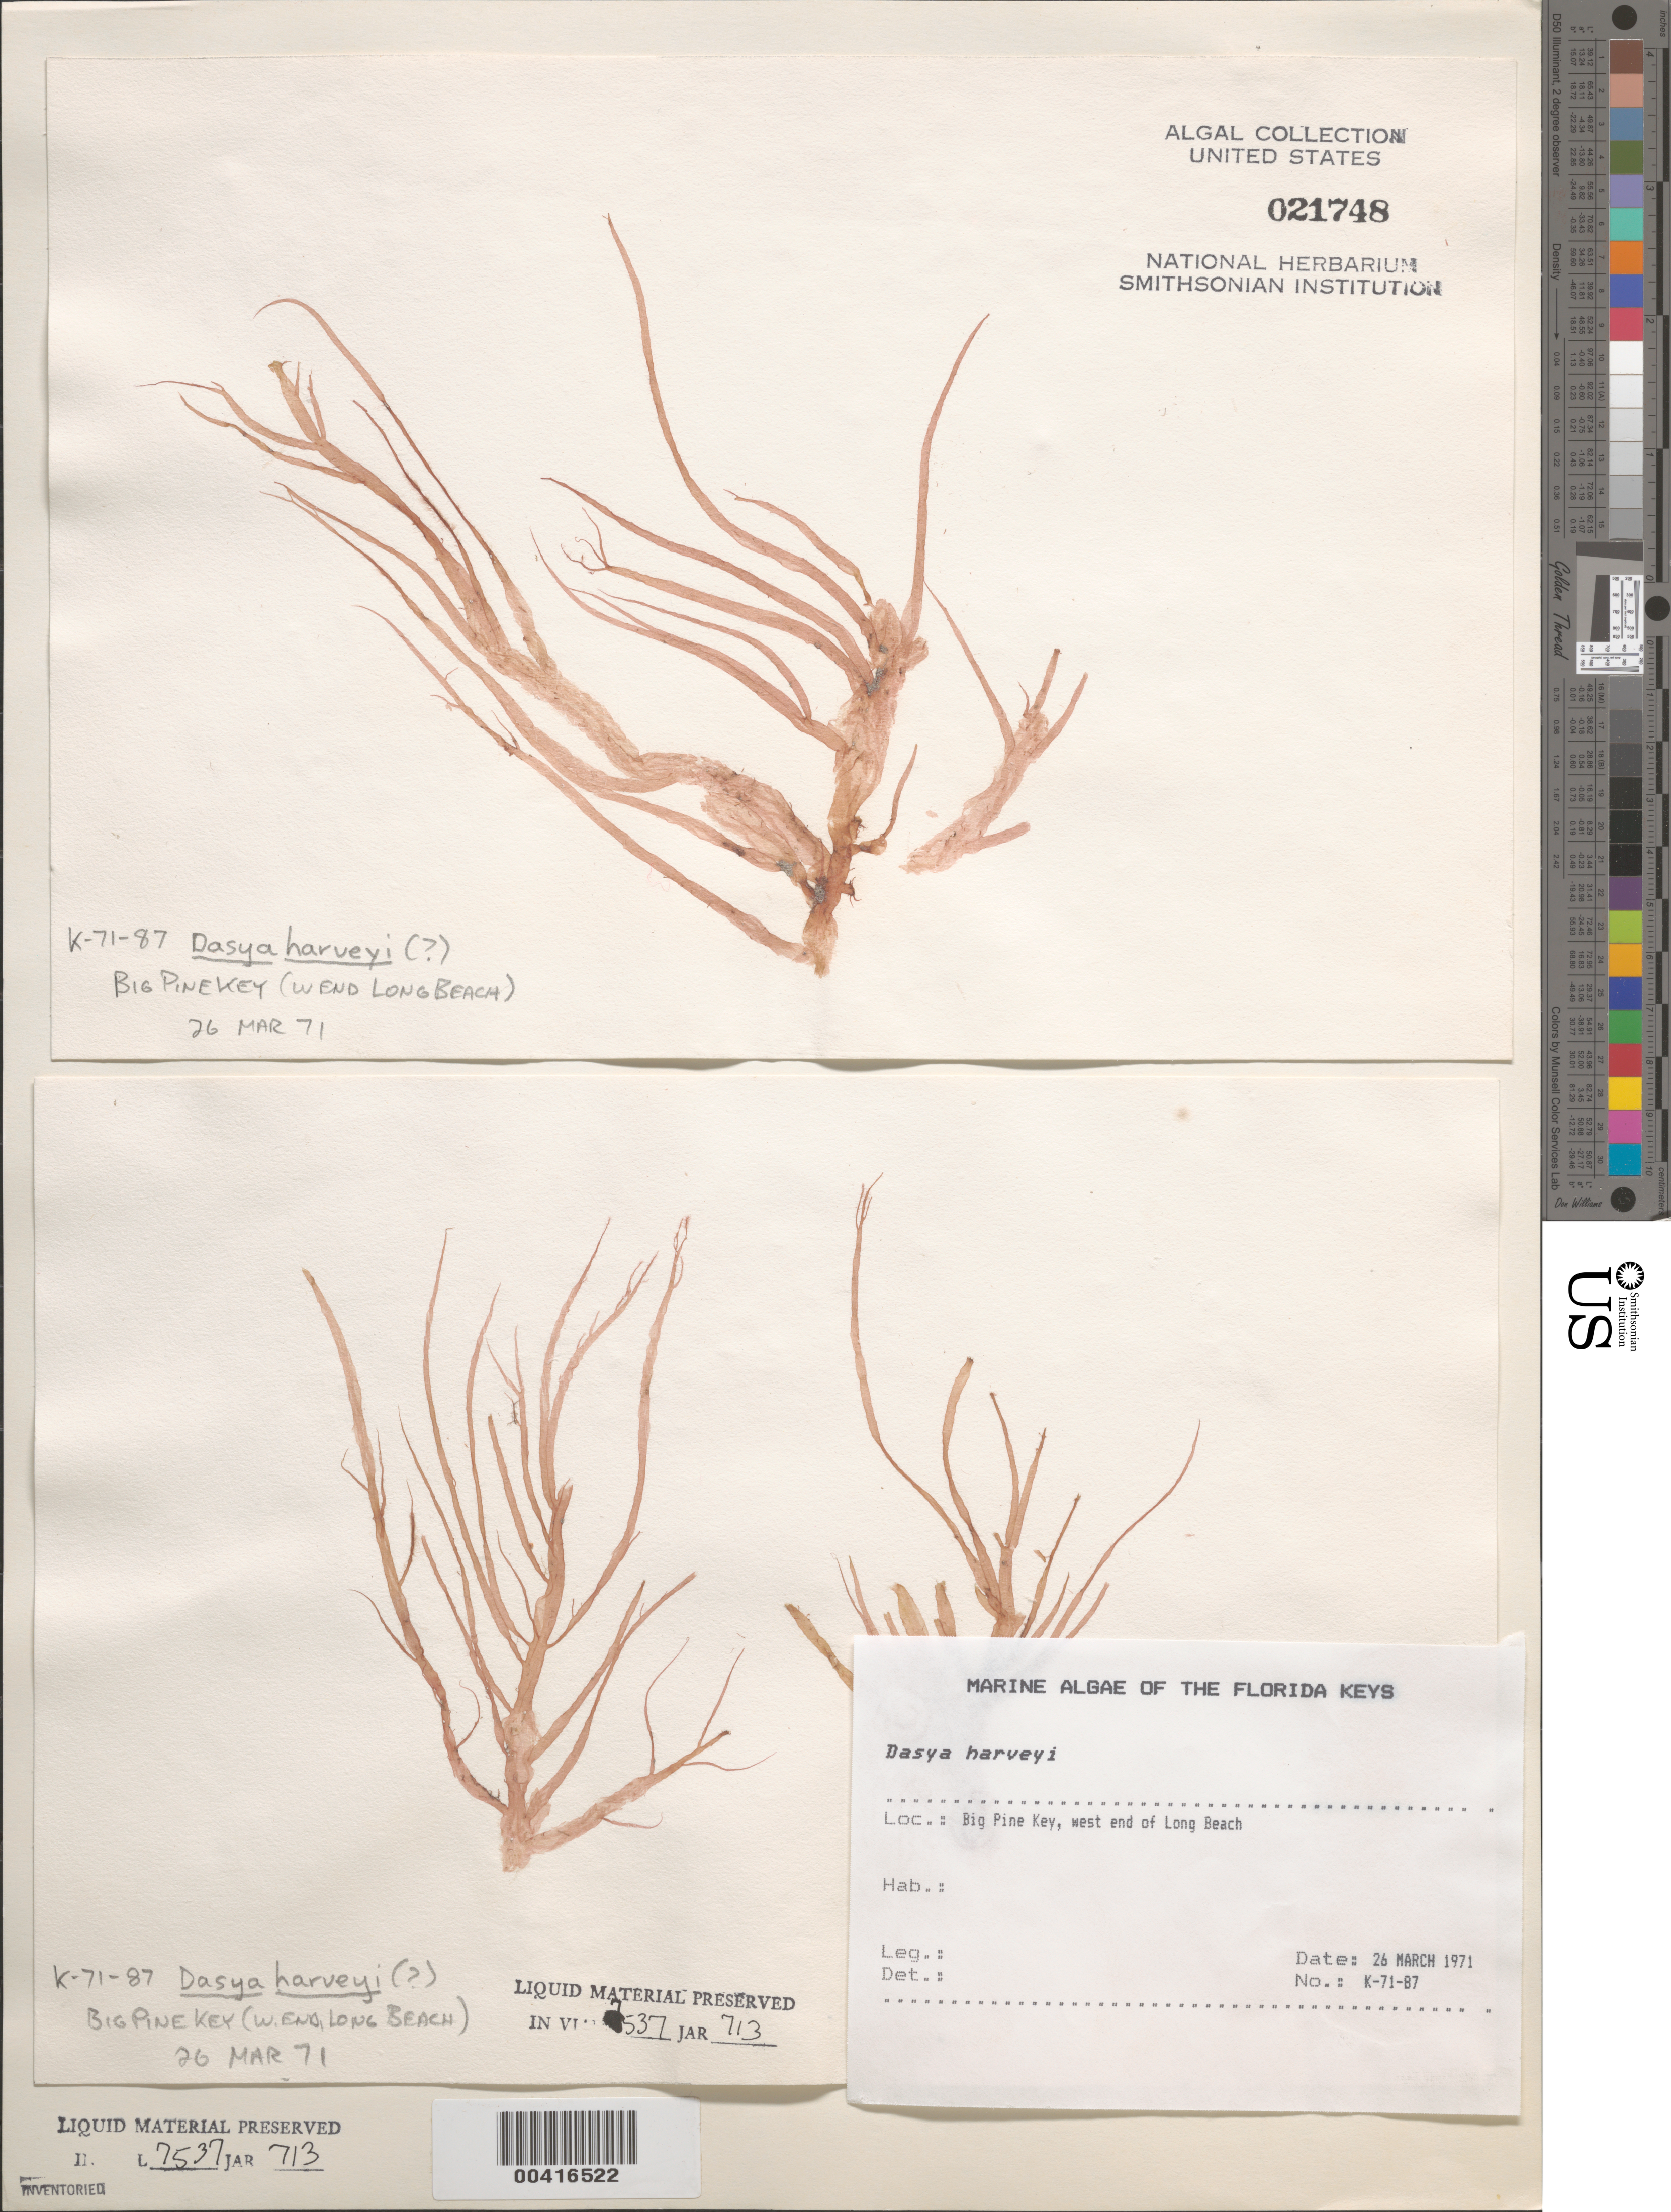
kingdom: Plantae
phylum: Rhodophyta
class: Florideophyceae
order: Ceramiales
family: Dasyaceae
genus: Dasya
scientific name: Dasya harveyi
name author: Ashmead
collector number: K-71-87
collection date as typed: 26 Mar 1971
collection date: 1971-03-26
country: United States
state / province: Florida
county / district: Monroe County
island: Big Pine Key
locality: Long Beach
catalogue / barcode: US 21748